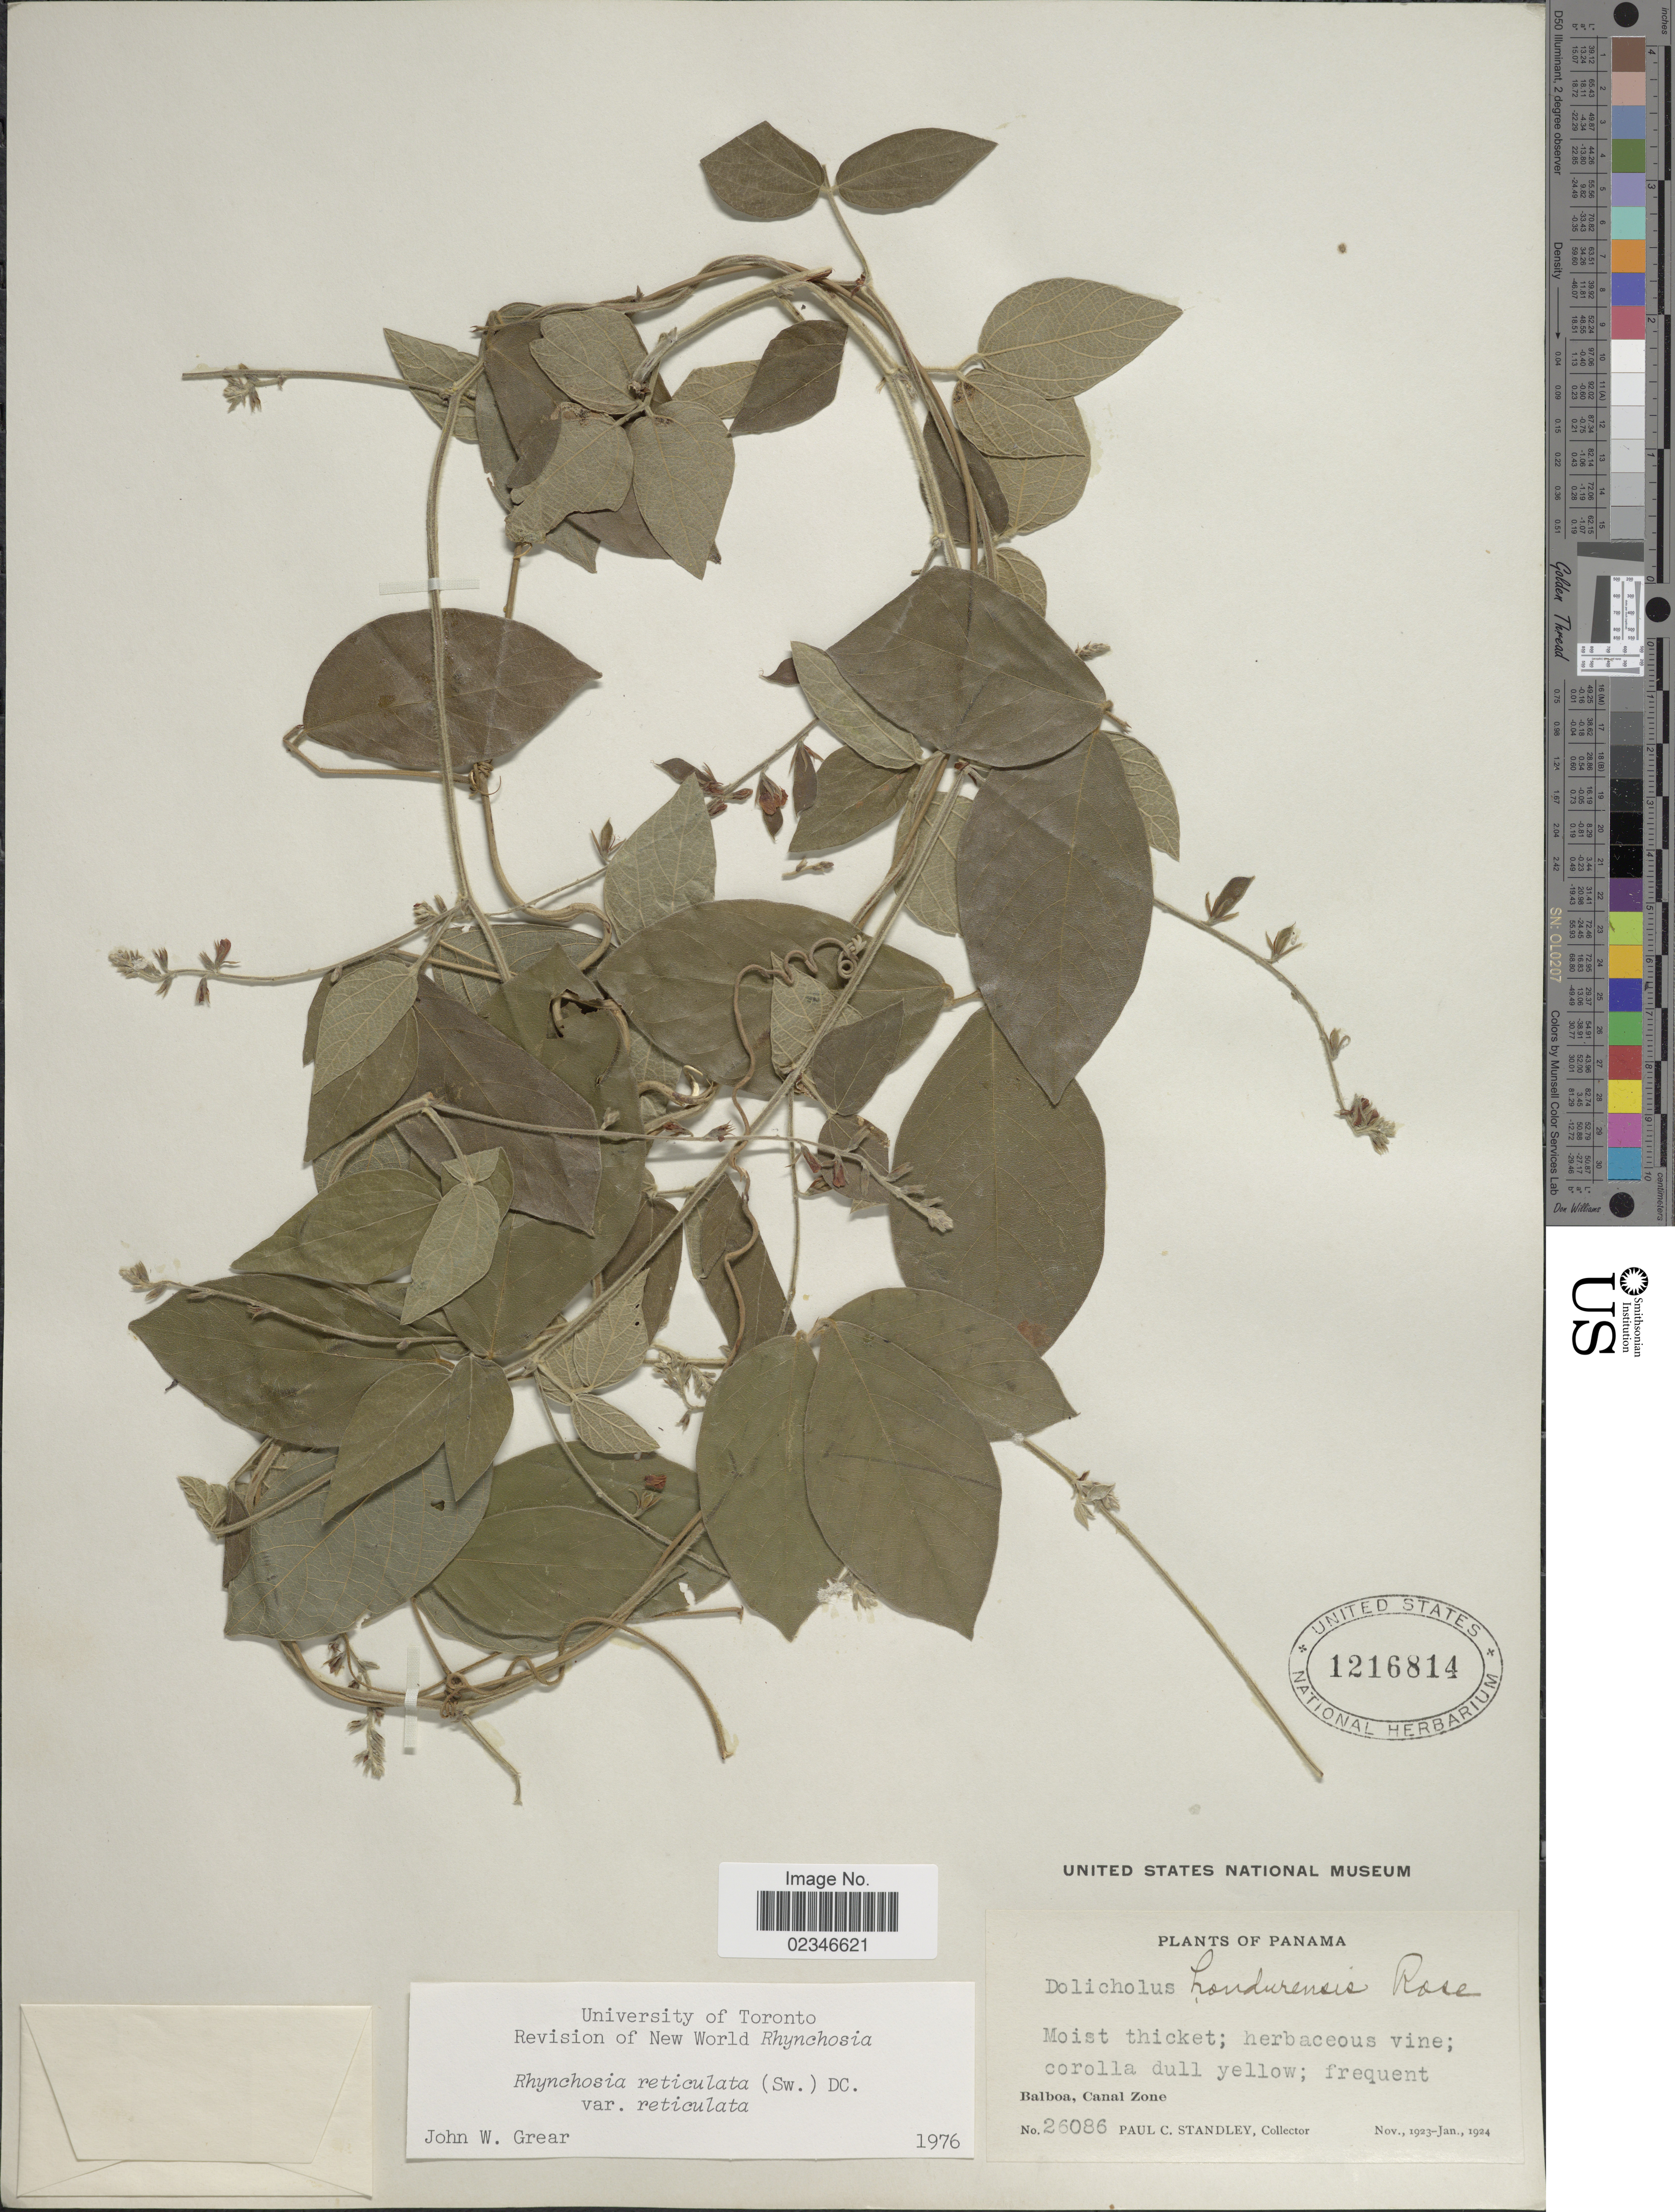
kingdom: Plantae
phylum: Tracheophyta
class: Magnoliopsida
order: Fabales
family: Fabaceae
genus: Rhynchosia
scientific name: Rhynchosia reticulata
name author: (Sw.) DC.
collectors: P. C. Standley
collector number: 26086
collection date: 1923-11/1924-01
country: Panama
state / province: Colón / Panamá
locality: Balboa, Canal Zone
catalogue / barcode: US 1216814